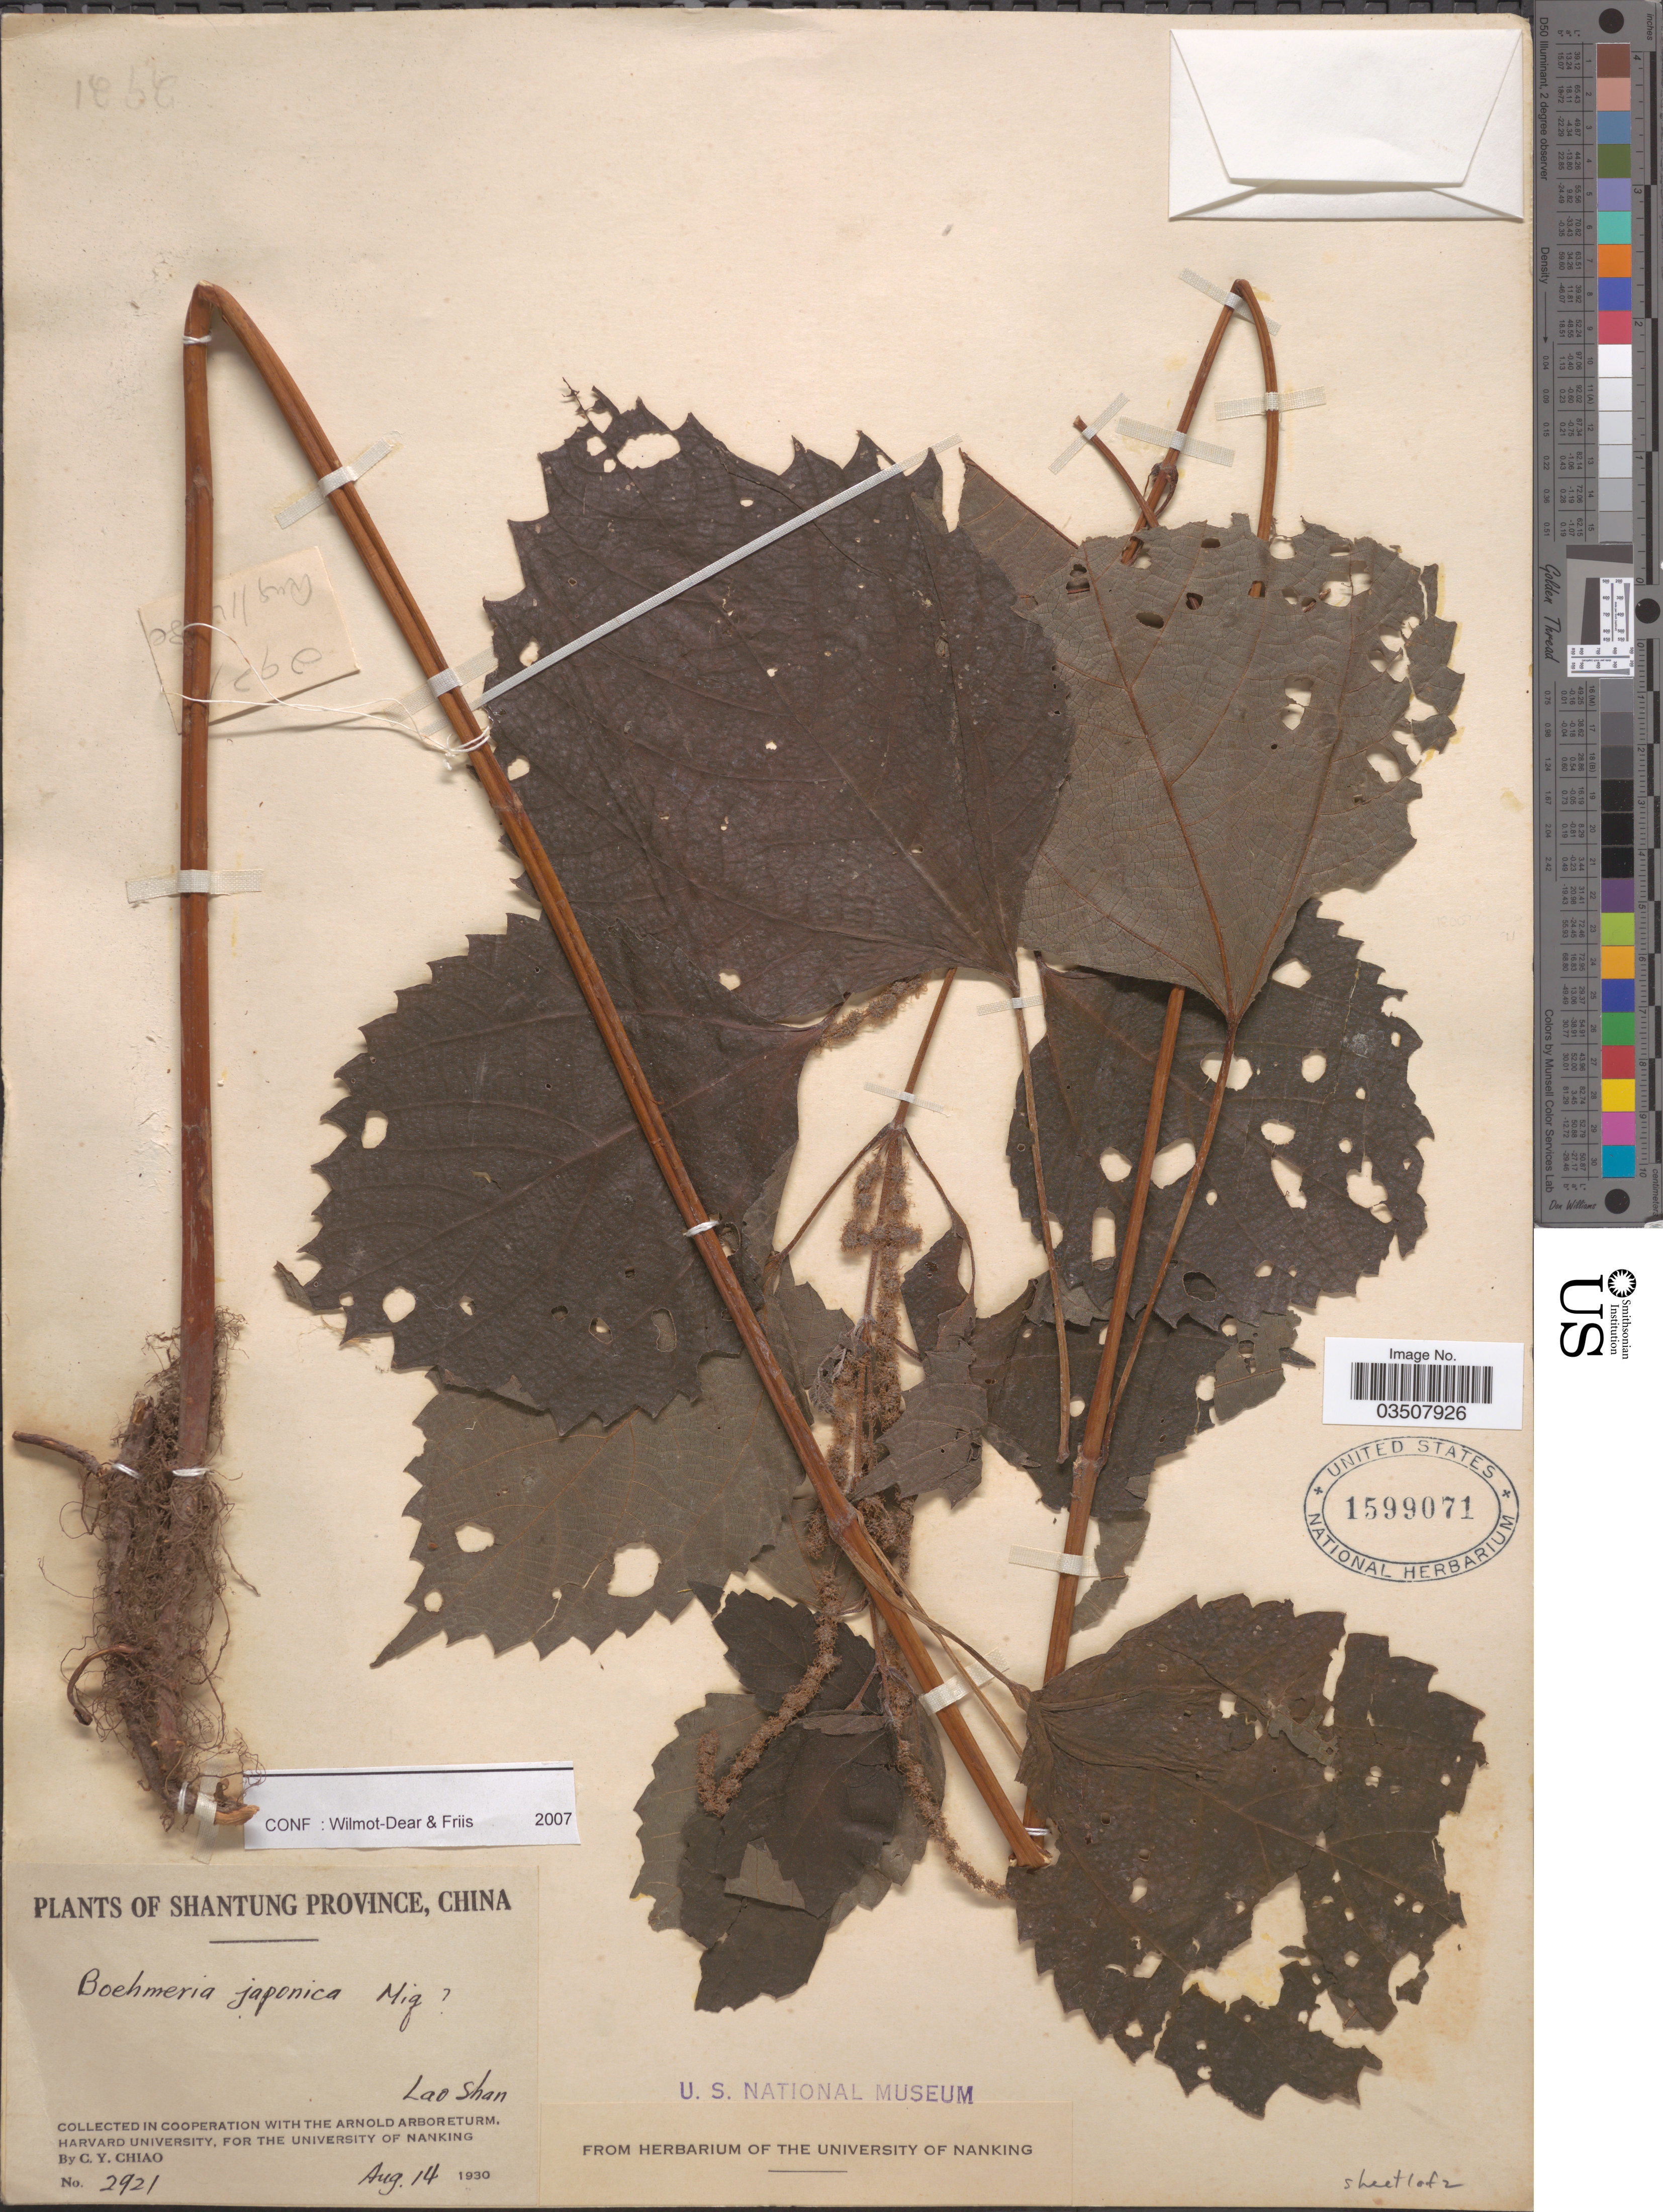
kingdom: Plantae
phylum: Tracheophyta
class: Magnoliopsida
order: Rosales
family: Urticaceae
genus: Boehmeria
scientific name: Boehmeria japonica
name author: (L. f.) Miq.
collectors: C. Y. Chiao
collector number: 2921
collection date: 1930-08-14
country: China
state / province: Shandong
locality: Shantung Province. Lao Shan.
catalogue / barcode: US 1599071